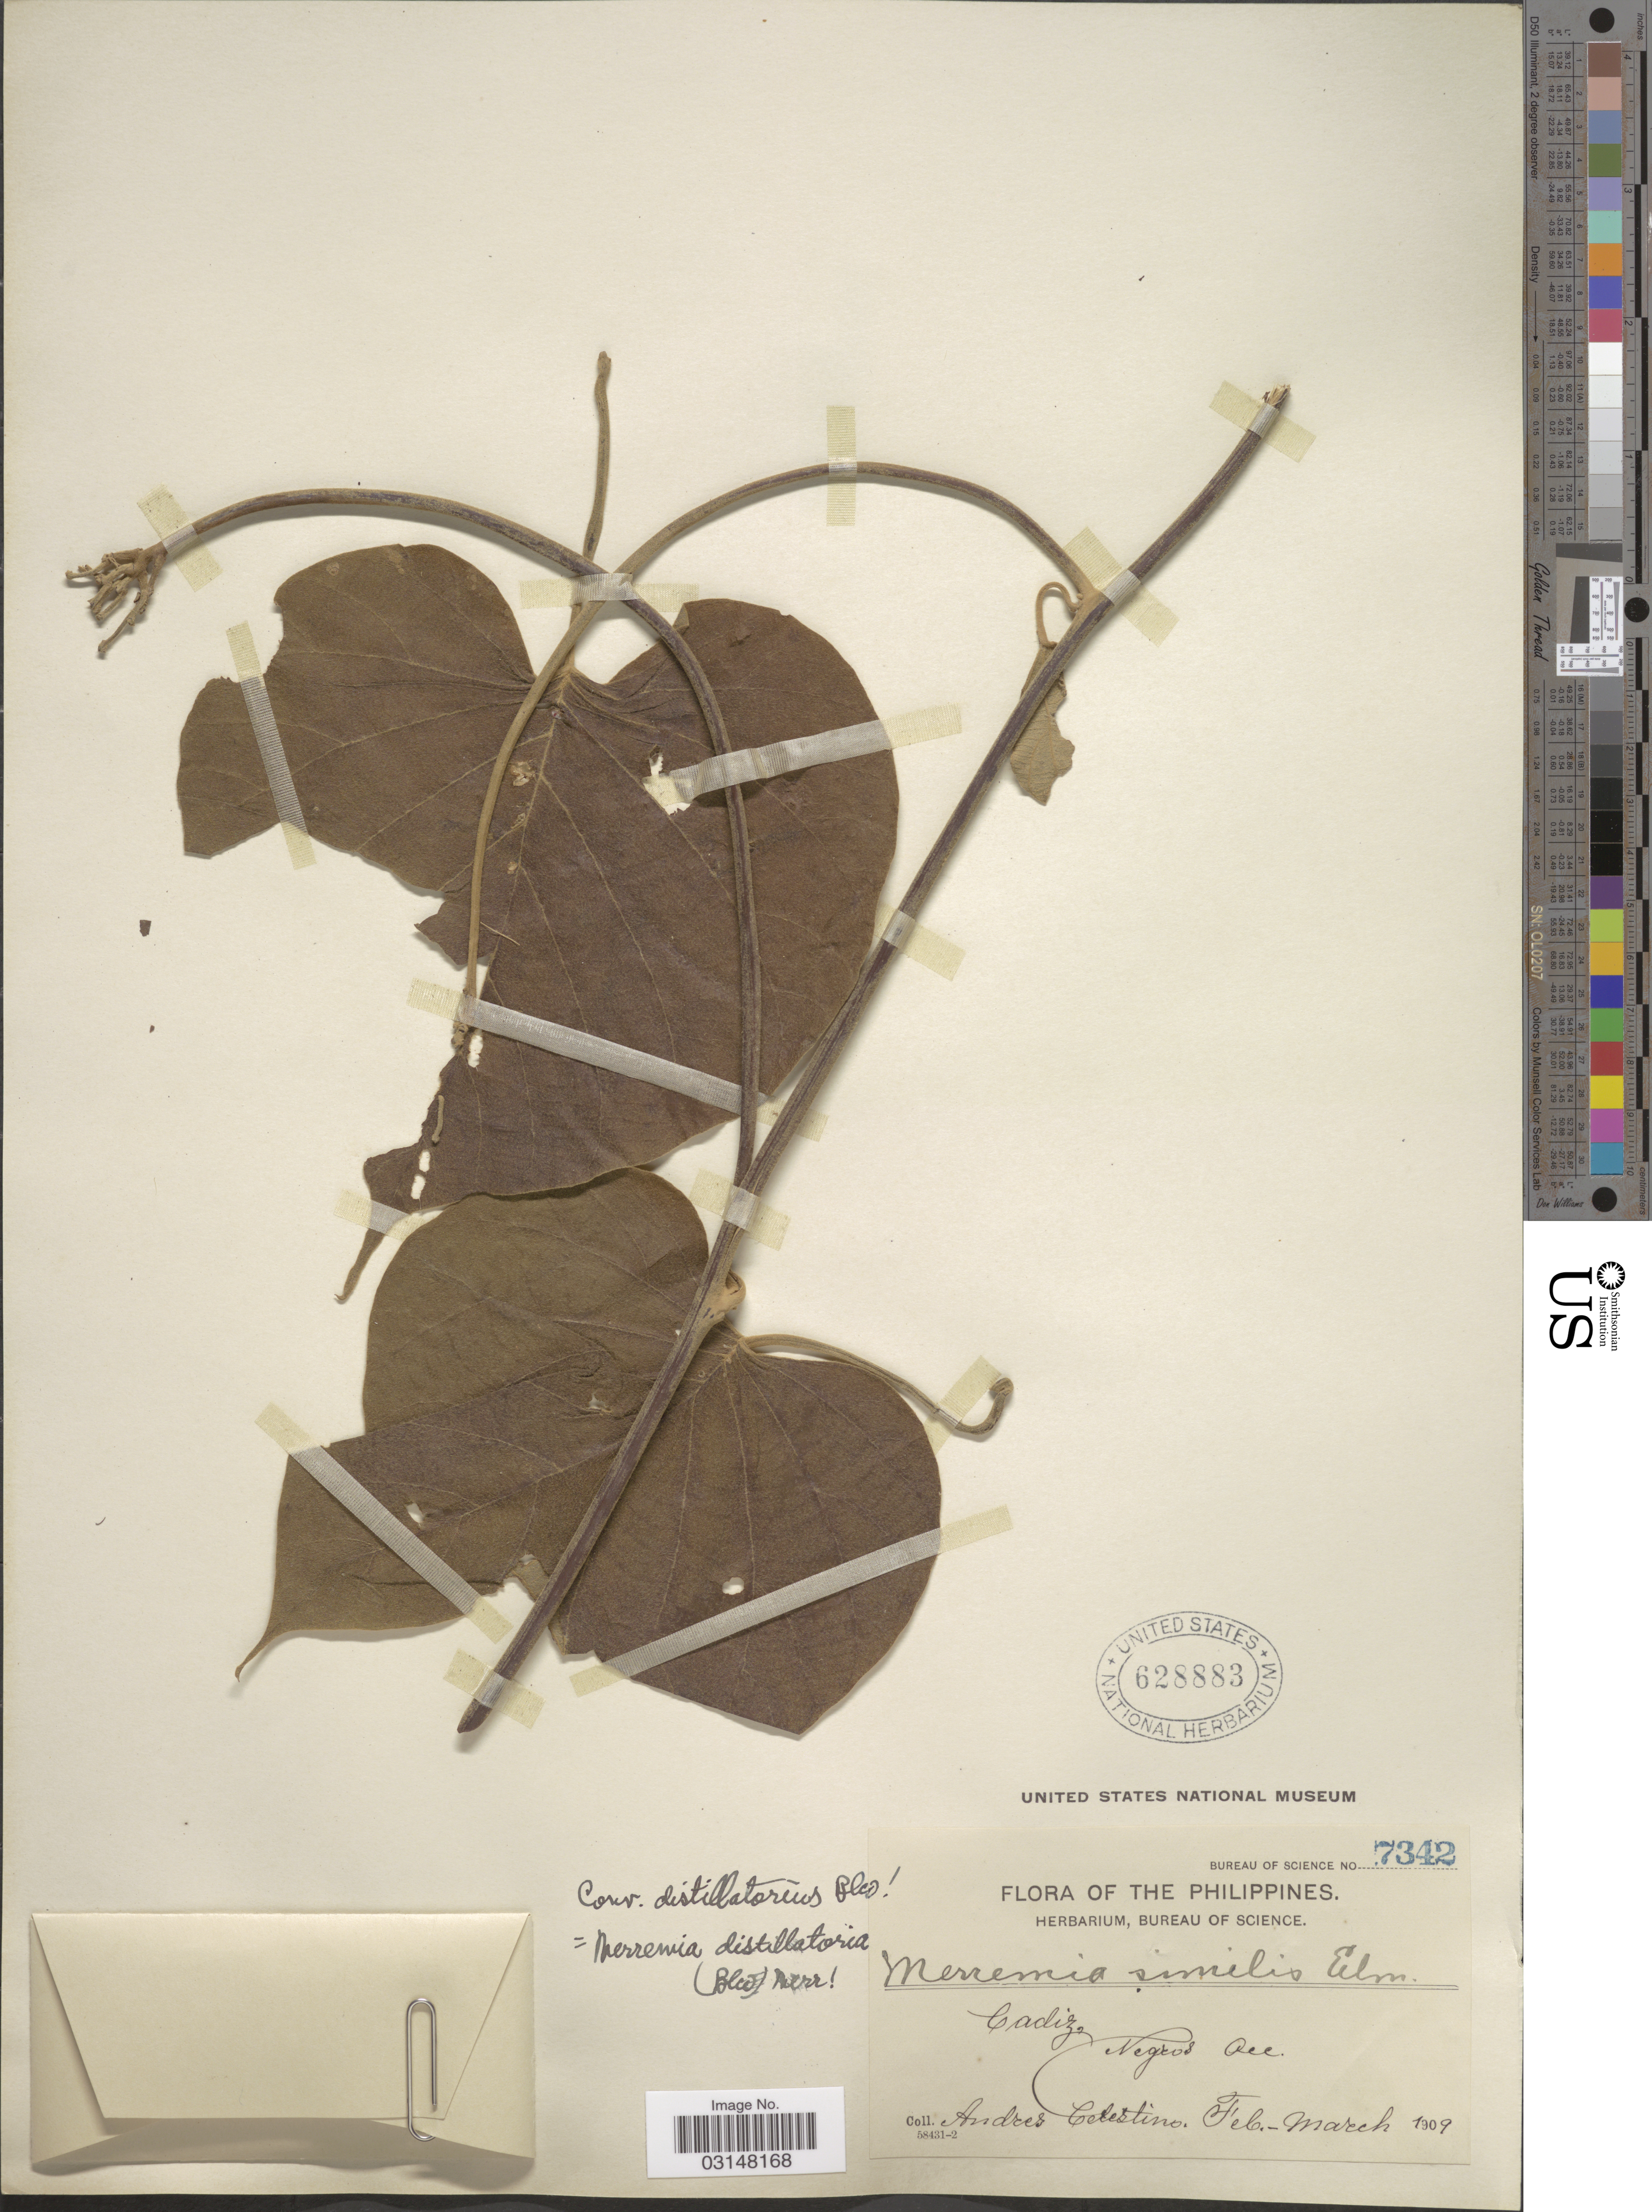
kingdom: Plantae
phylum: Tracheophyta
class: Magnoliopsida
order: Solanales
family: Convolvulaceae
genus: Decalobanthus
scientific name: Decalobanthus distillatorius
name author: (Blanco) Staples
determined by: Strong, Mark T., (BOT), Smithsonian Institution - National Museum of Natural History (UNITED STATES)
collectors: A. Celestino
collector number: Bureau of Science 7342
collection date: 1909-02/1909-03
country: Philippines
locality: Cadiz, Negros Occ.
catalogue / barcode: US 628883